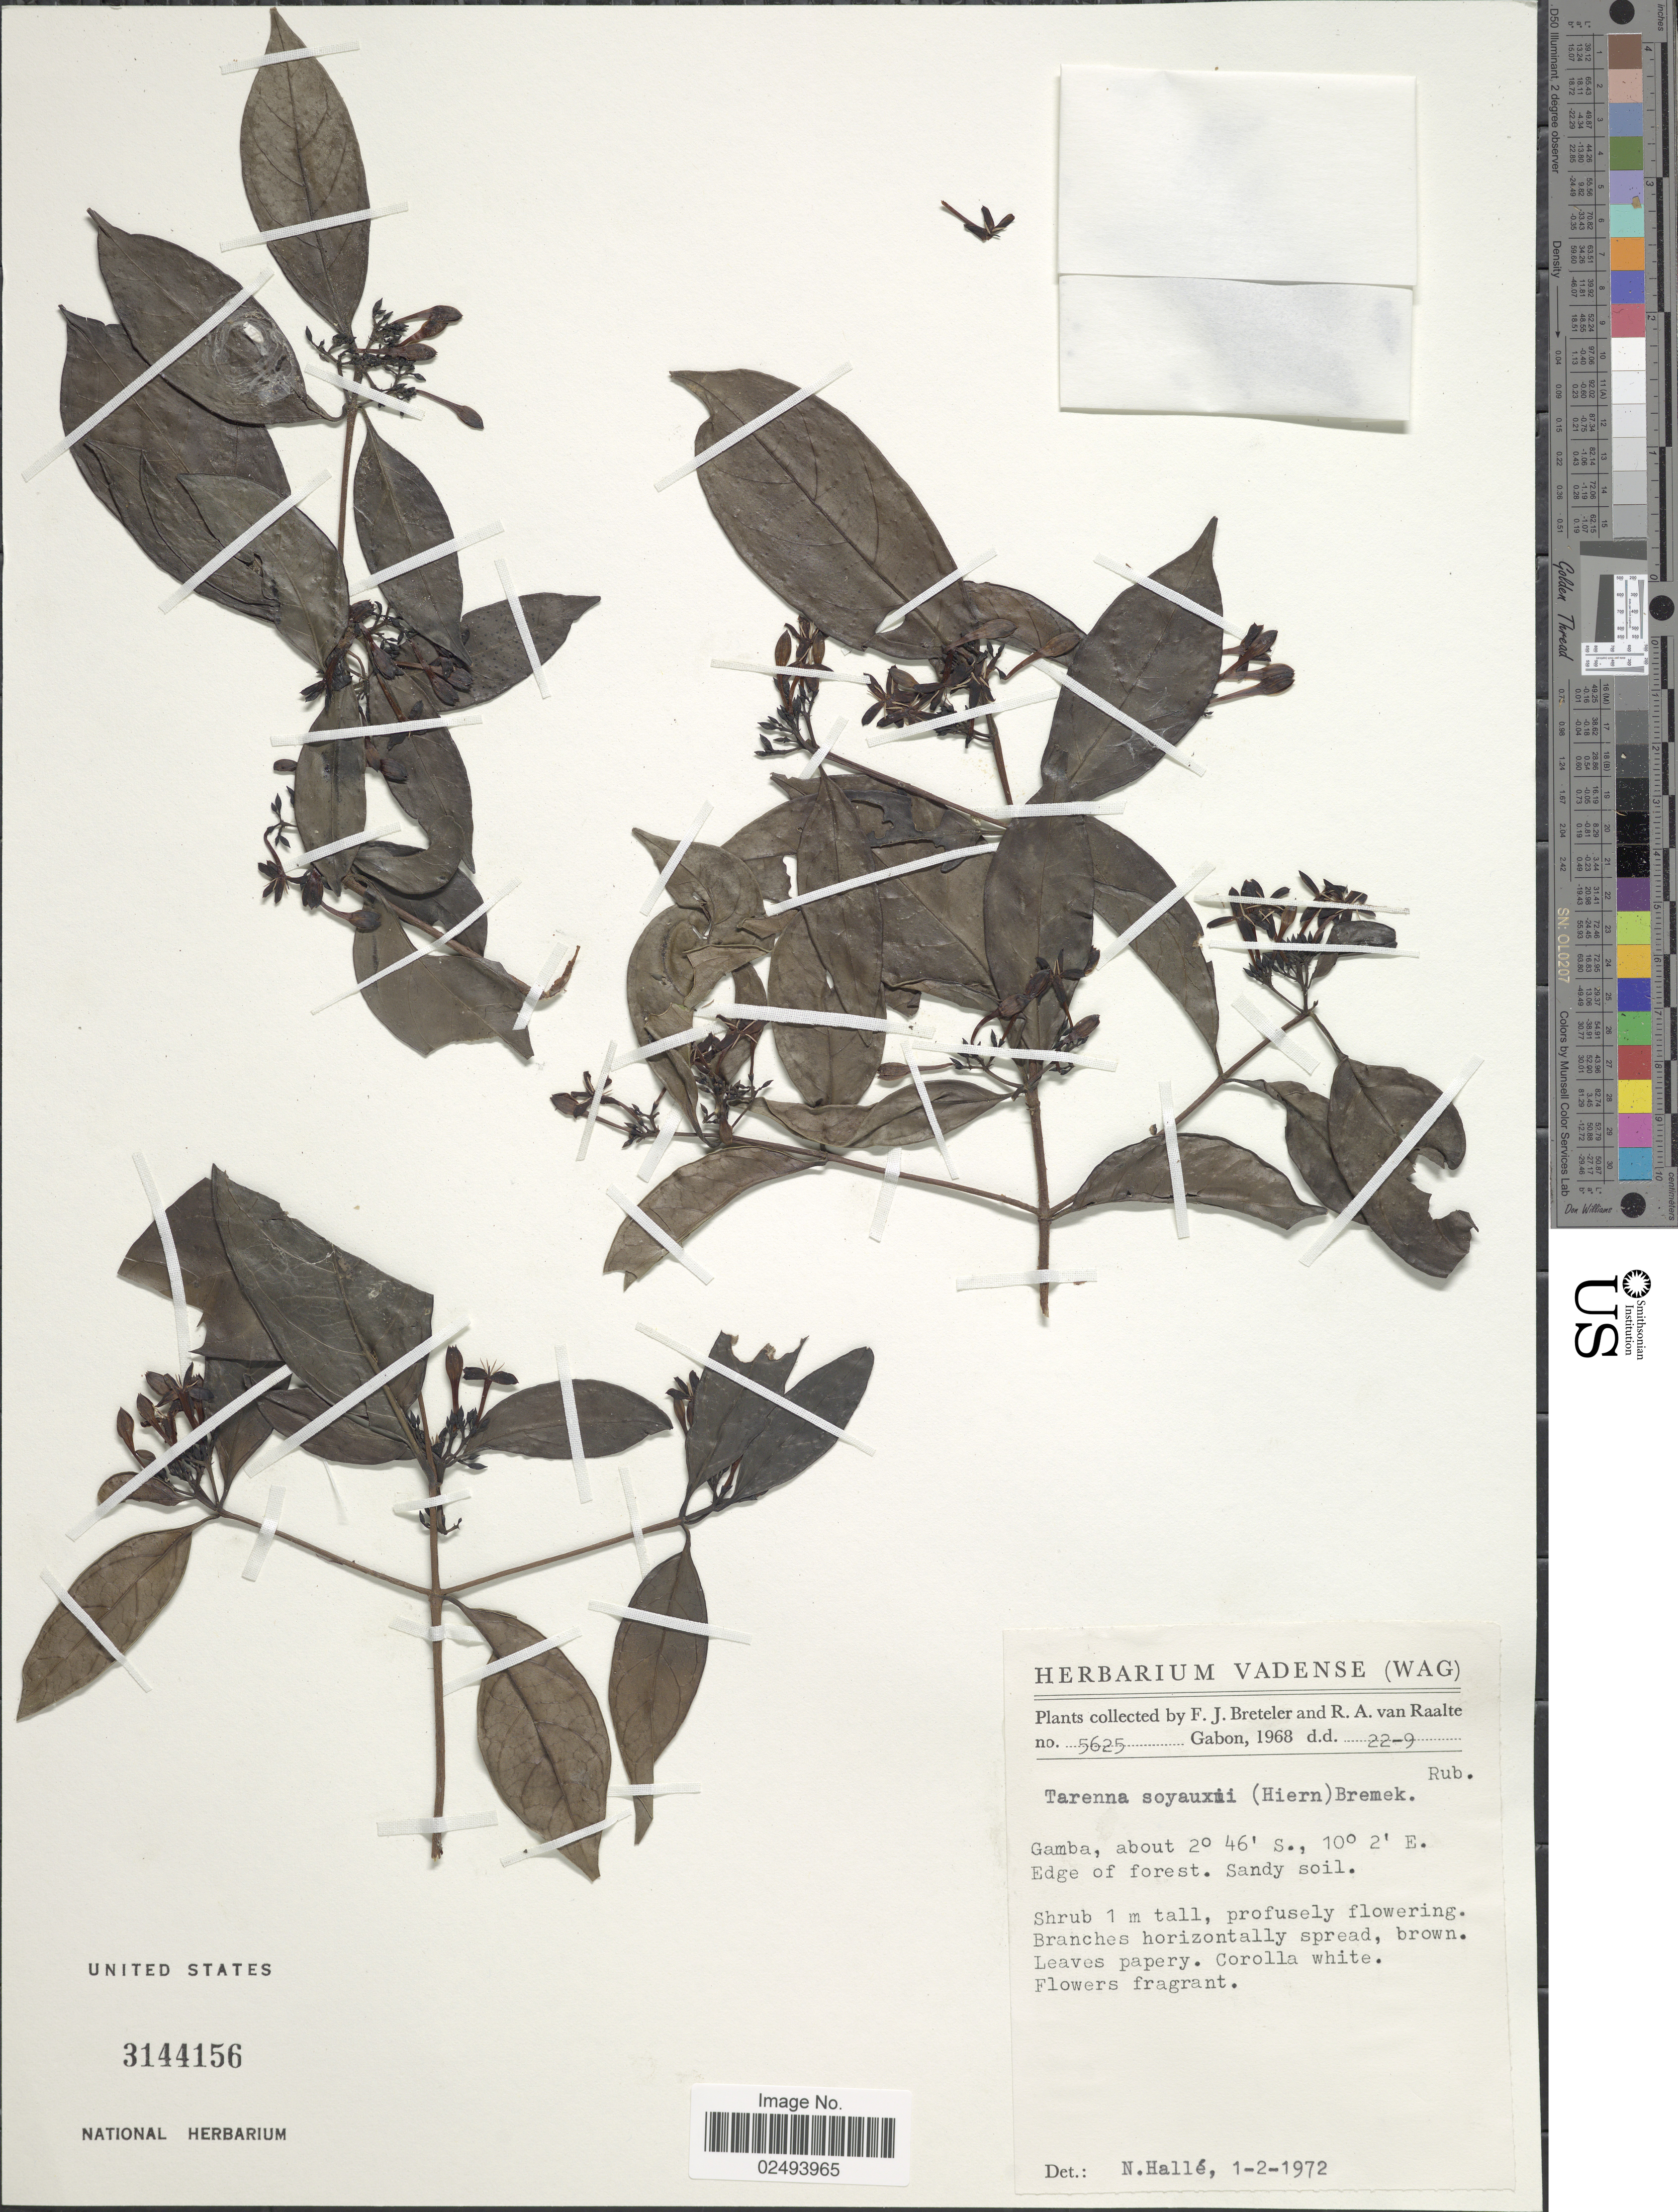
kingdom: Plantae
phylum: Tracheophyta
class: Magnoliopsida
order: Gentianales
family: Rubiaceae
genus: Nichallea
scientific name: Nichallea soyauxii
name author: (Hiern) Bridson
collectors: F. J. Breteler & R. Van Raalte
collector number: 5625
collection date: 1968-09-22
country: Gabon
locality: Gamba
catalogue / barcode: US 3144156